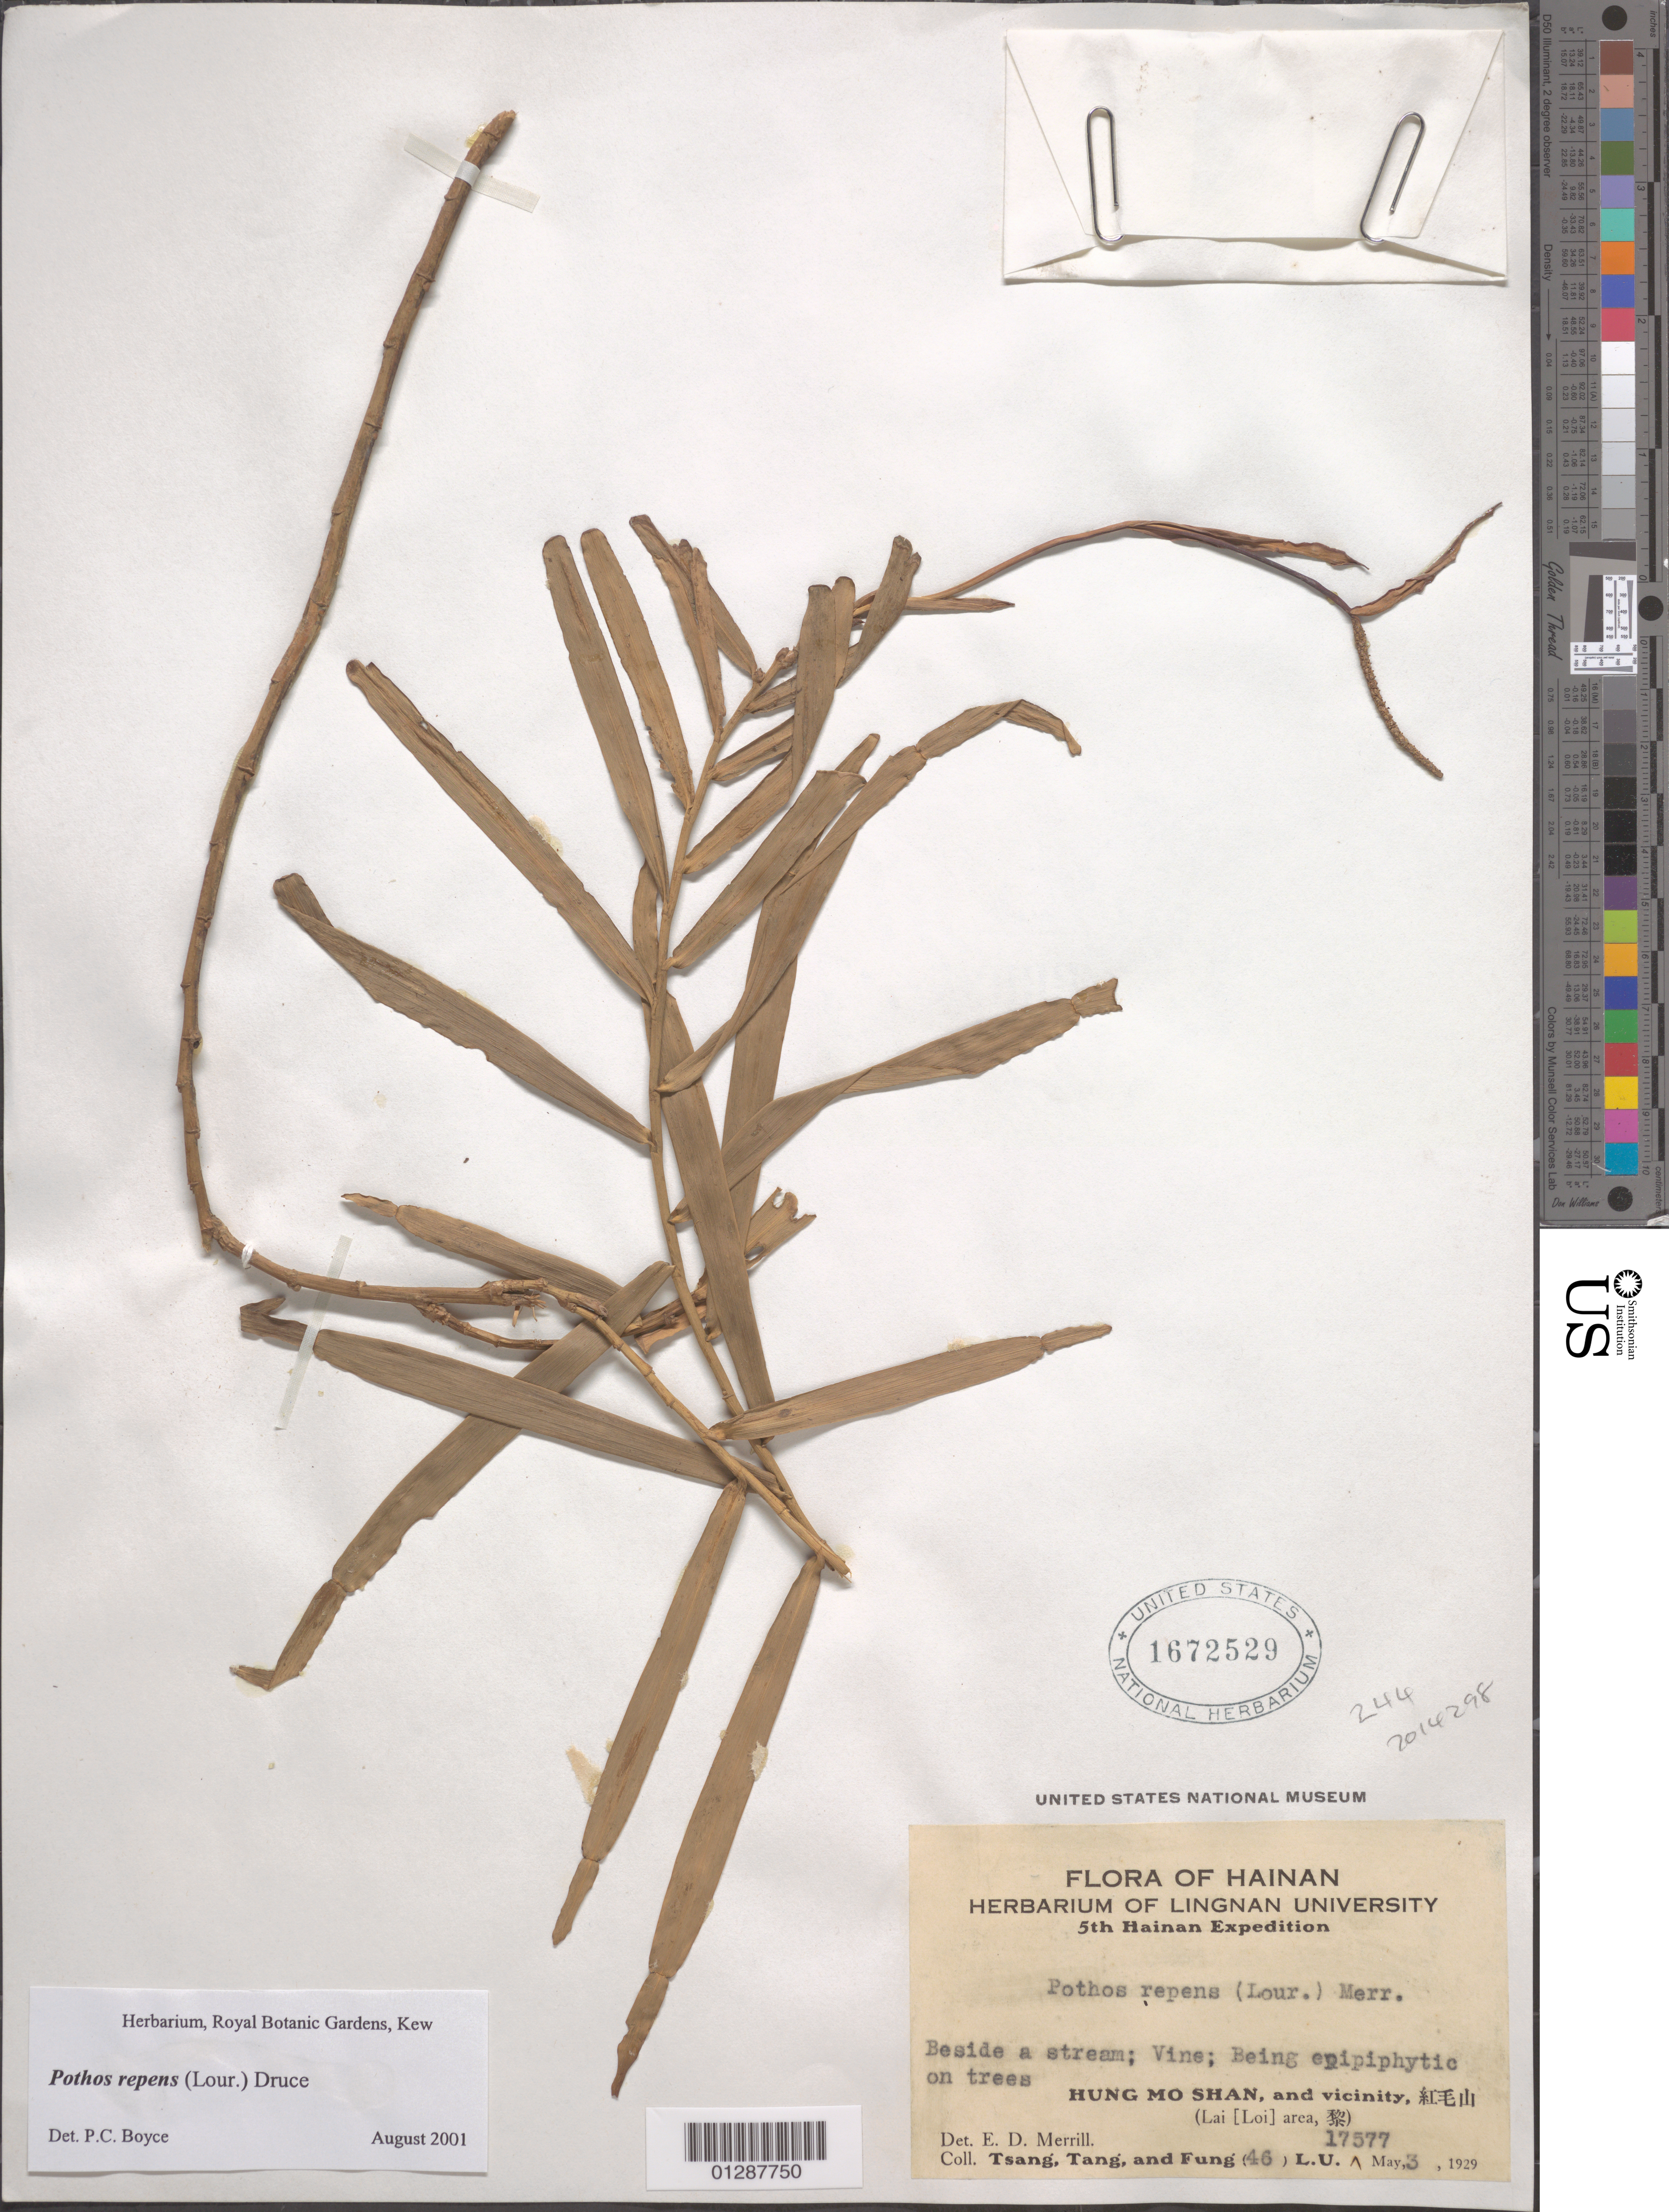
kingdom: Plantae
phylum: Tracheophyta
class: Liliopsida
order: Alismatales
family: Araceae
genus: Pothos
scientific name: Pothos repens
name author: (Lour.) Druce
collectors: T. Tsang & L. Fung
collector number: (46) L.U. 17577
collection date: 1929-05-03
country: China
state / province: Hainan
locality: Hainan Li and Miao Autonomous Prefecture; Hongmao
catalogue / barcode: US 1672529